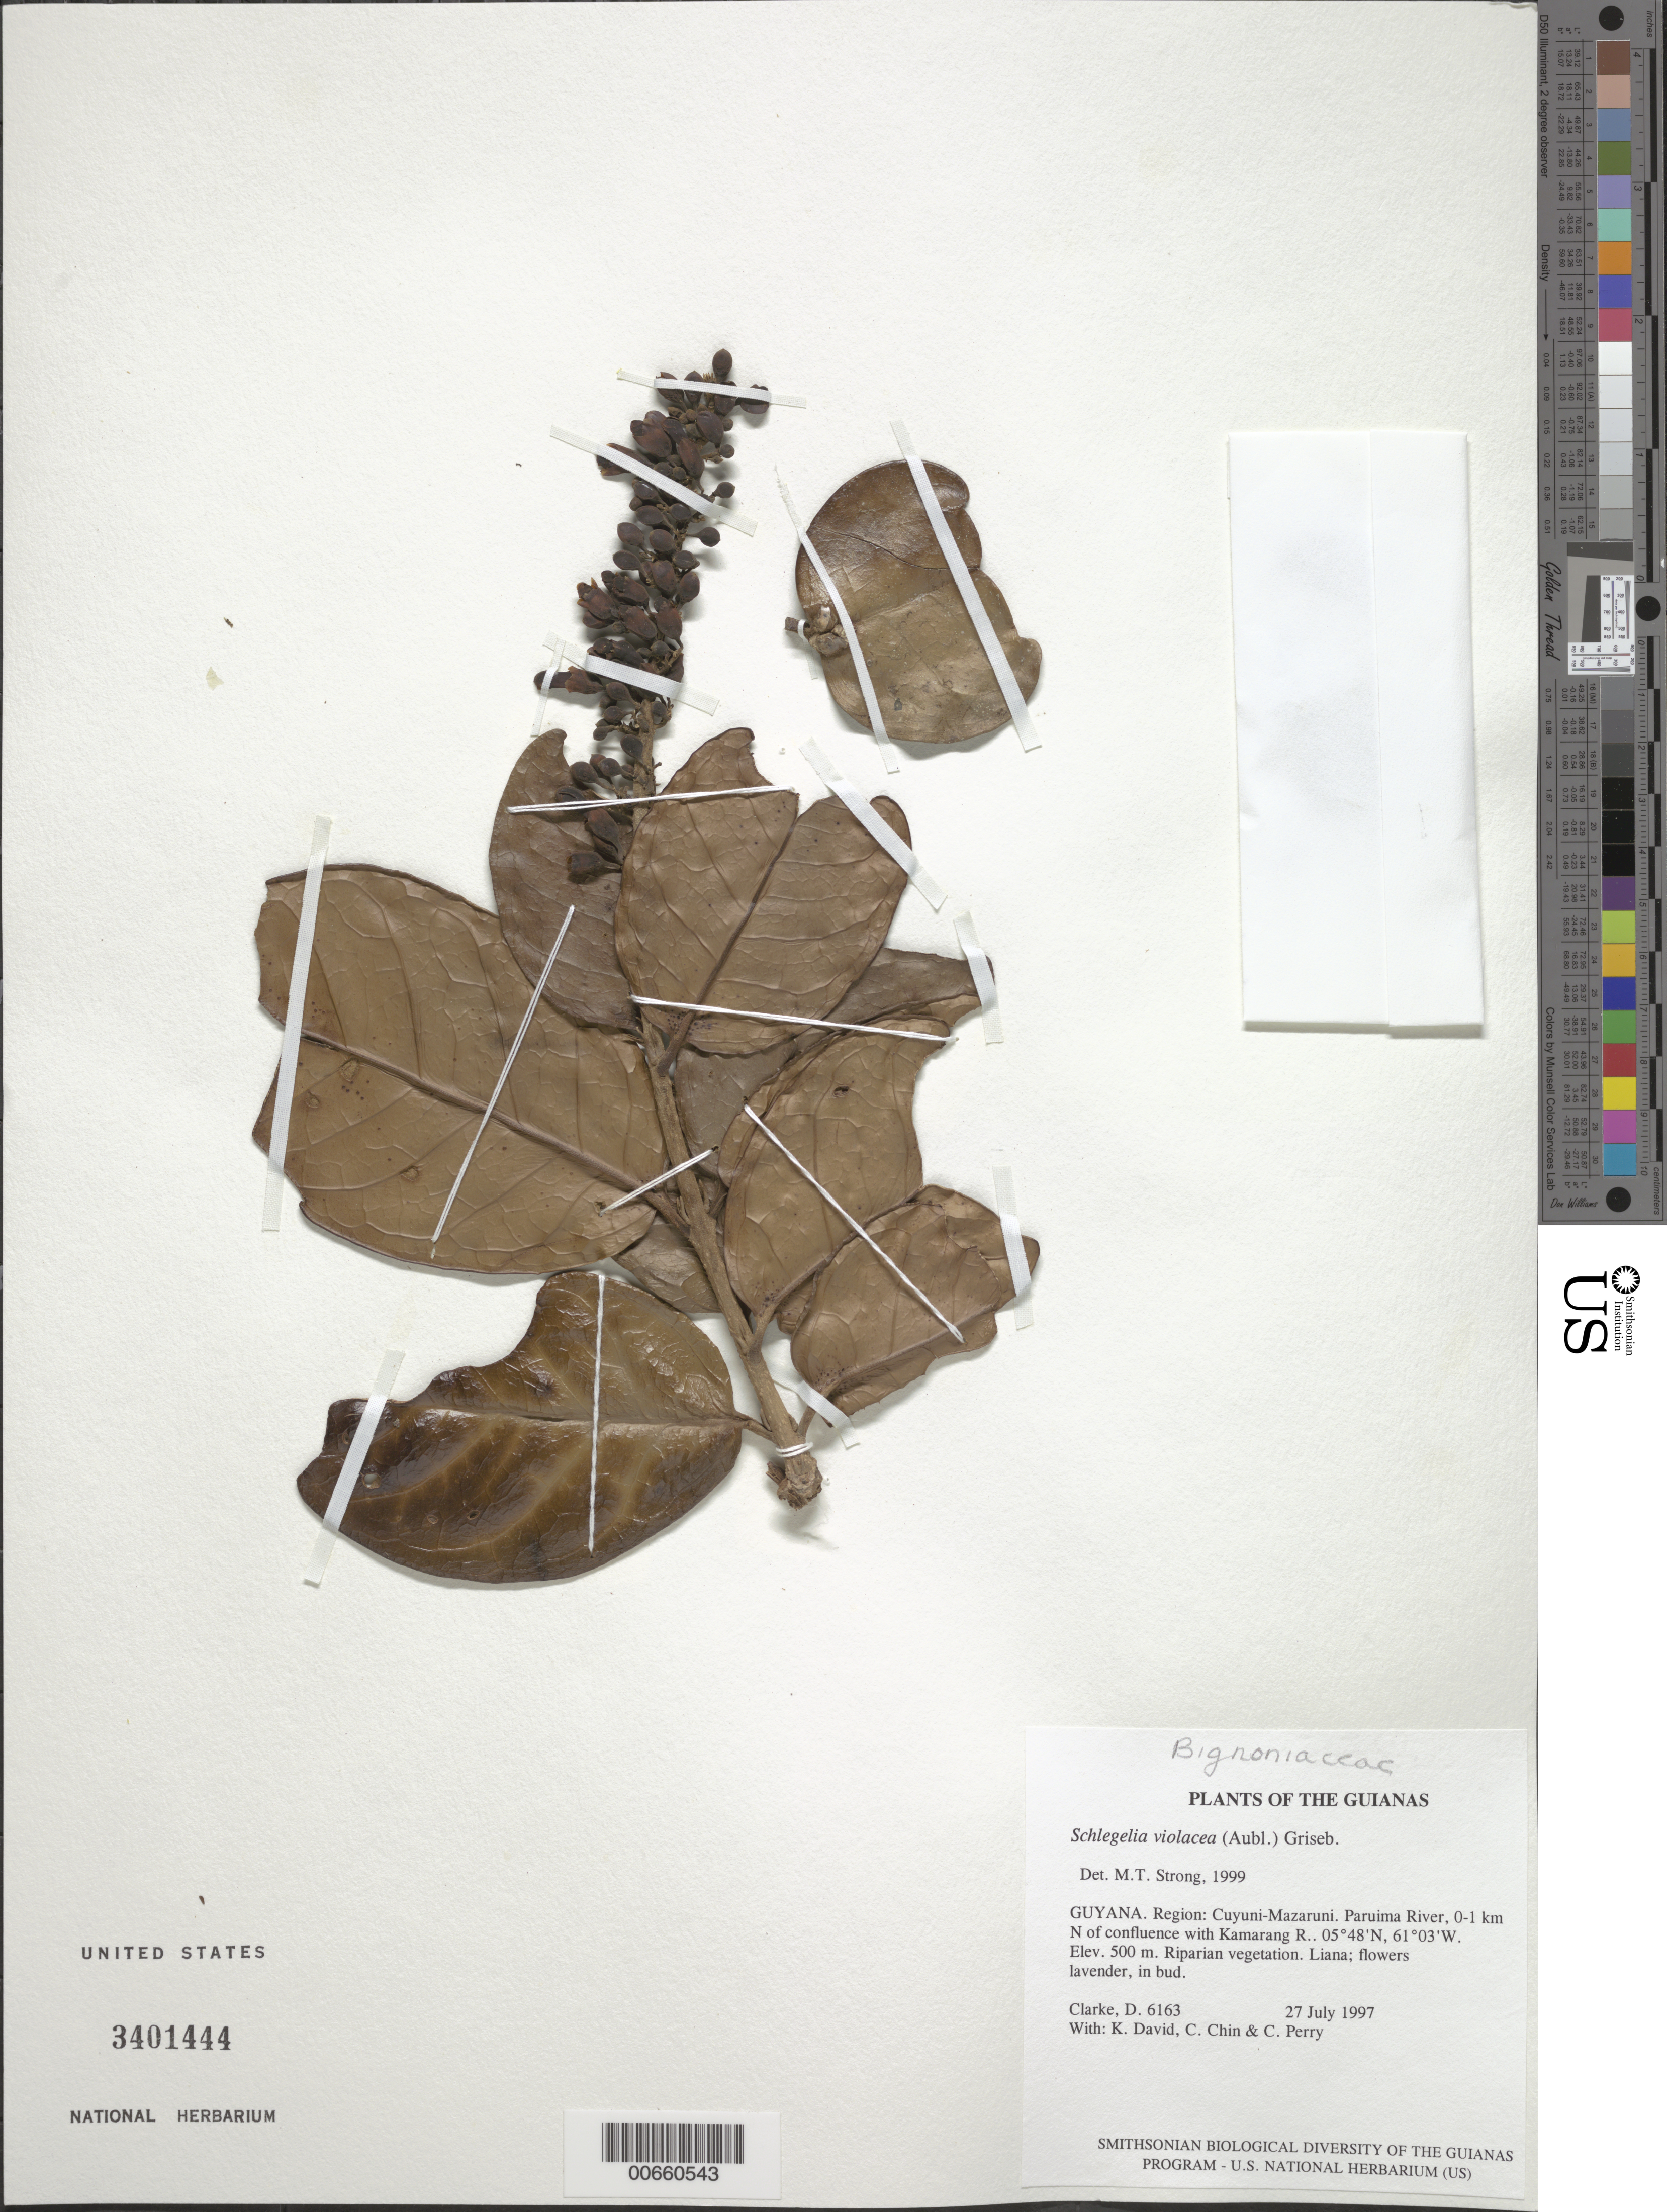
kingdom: Plantae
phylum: Tracheophyta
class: Magnoliopsida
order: Lamiales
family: Schlegeliaceae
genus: Schlegelia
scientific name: Schlegelia violacea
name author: (Aubl.) Griseb.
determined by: Strong, M. T., (US), Smithsonian Institution - National Museum of Natural History (UNITED STATES)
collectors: H. D. Clarke, K. David, C. Chin & C. Perry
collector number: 6163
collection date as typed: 27 July 1997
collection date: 1997-07-27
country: Guyana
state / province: Cuyuni-Mazaruni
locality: Paruima River, 0-1 km N of confluence with Kamarang R.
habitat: Riparian vegetation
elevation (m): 500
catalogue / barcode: US 3401444